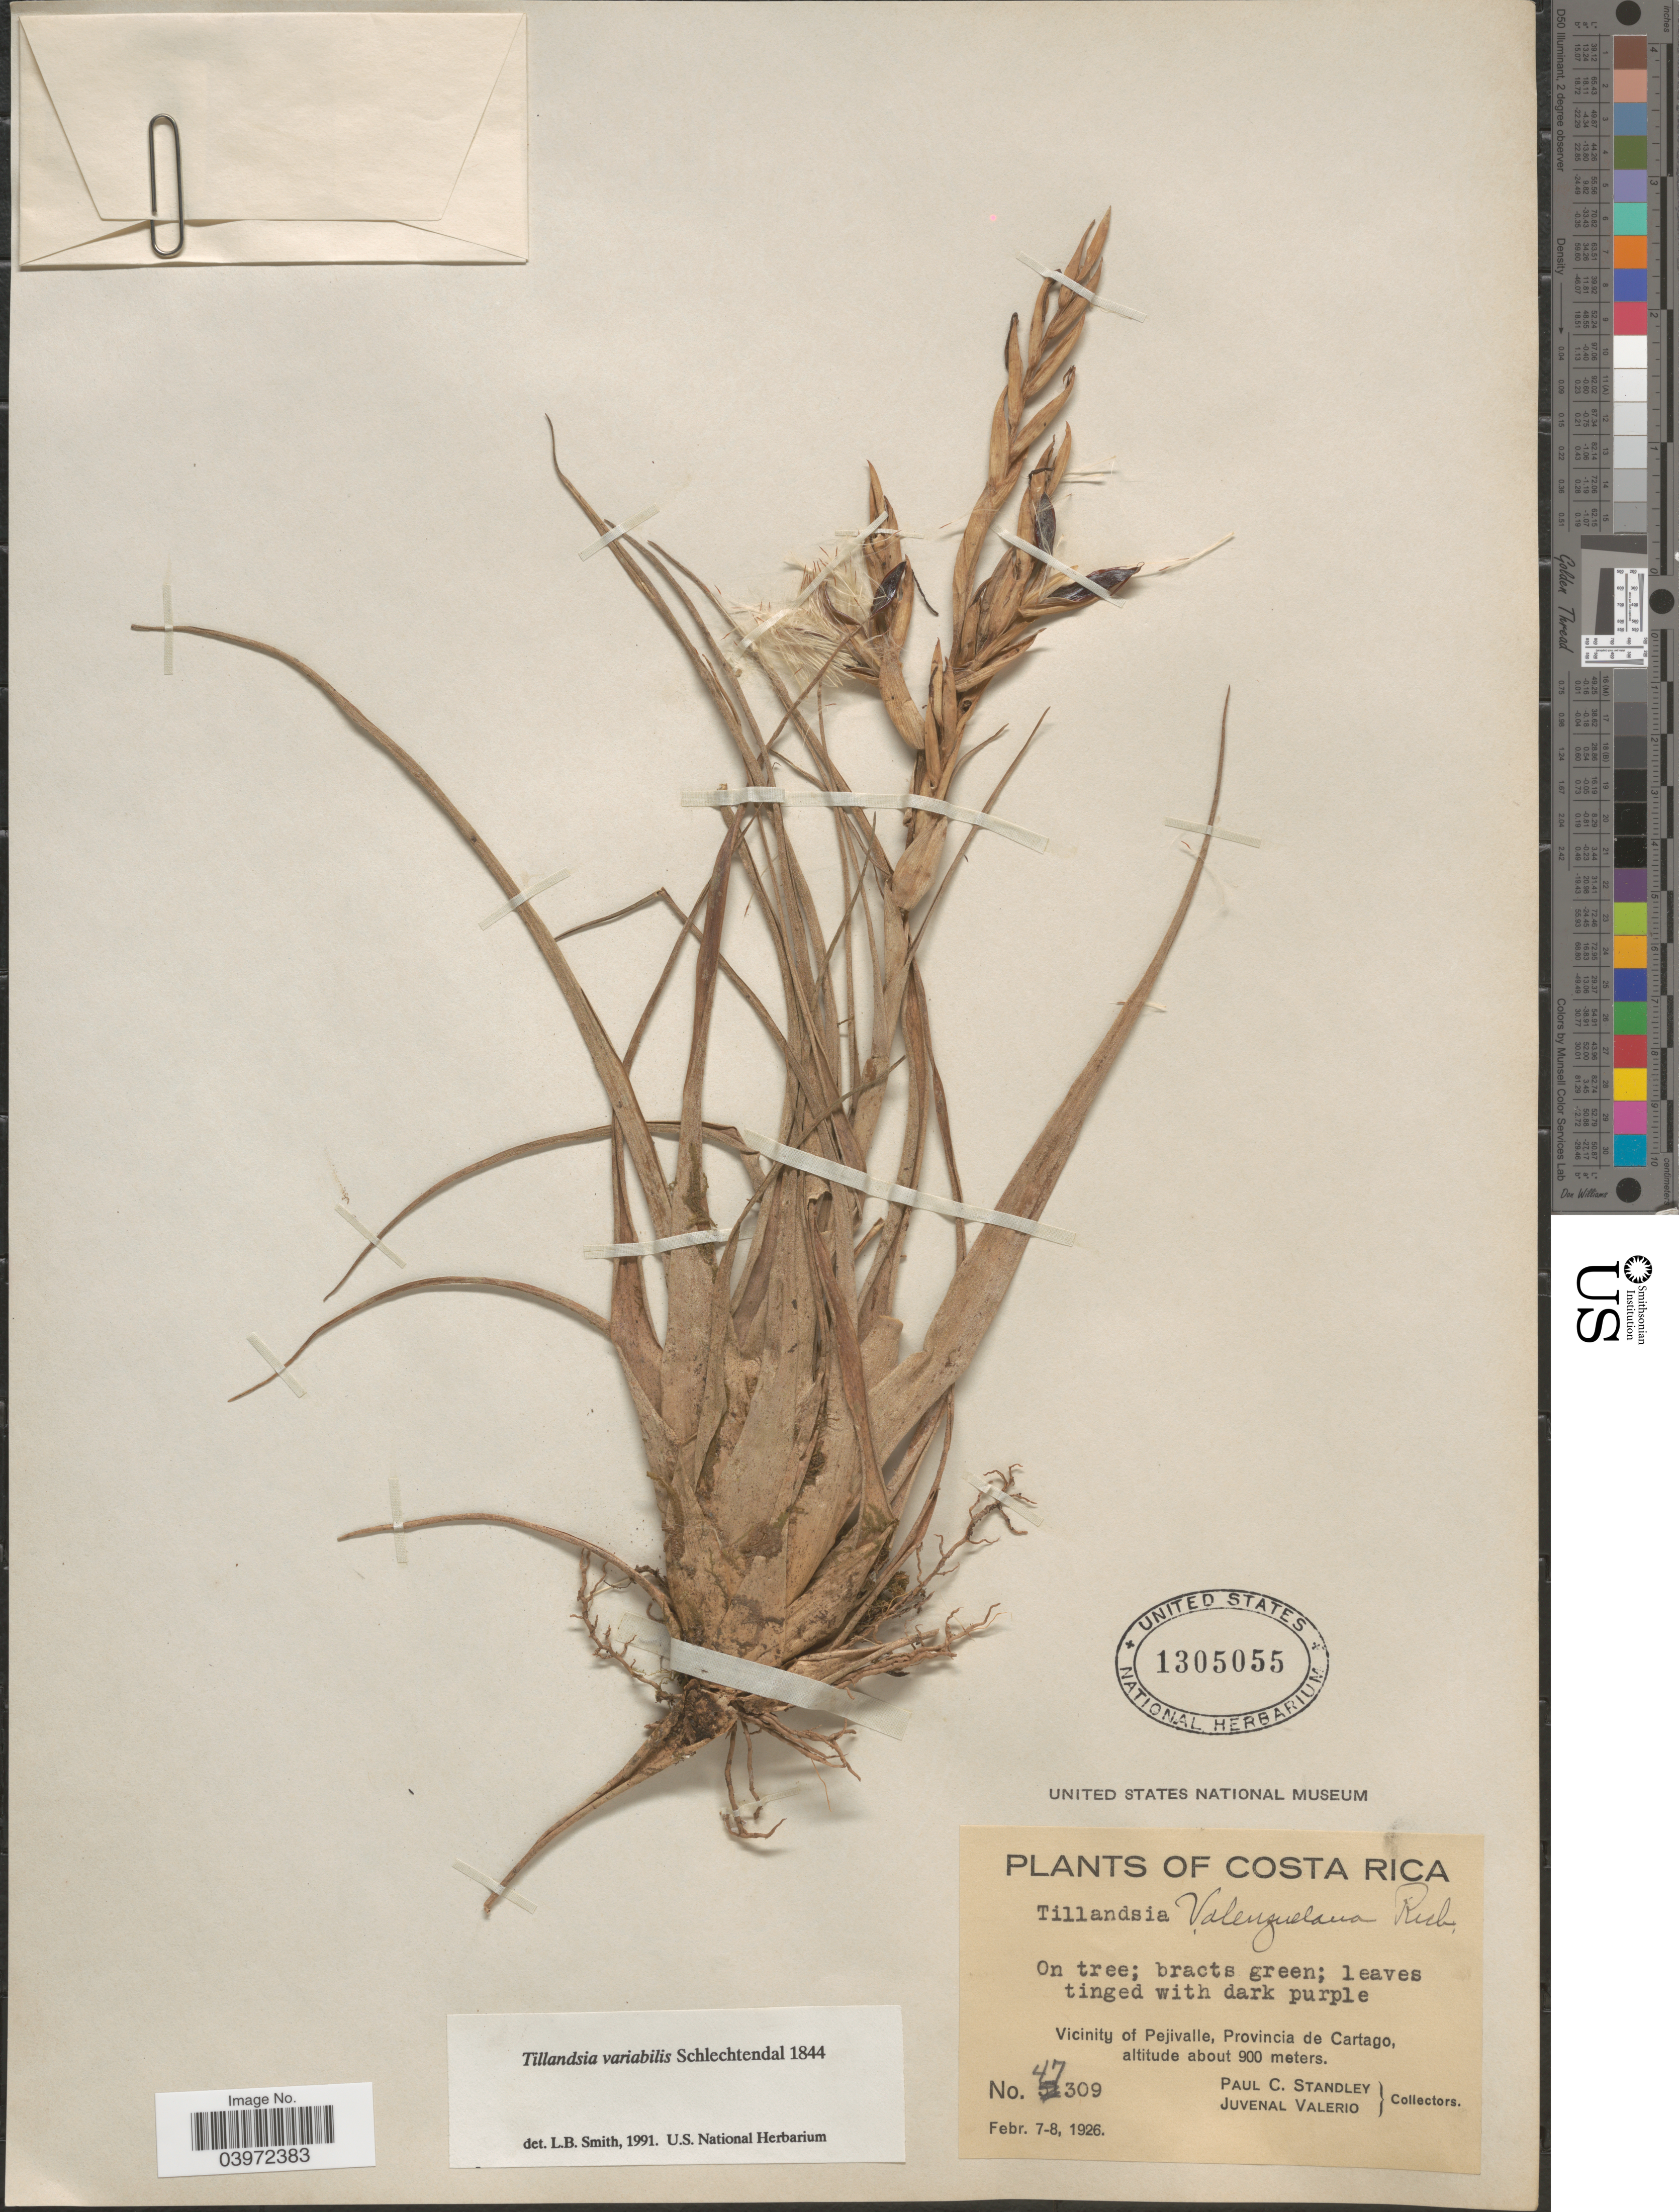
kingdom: Plantae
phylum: Tracheophyta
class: Liliopsida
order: Poales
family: Bromeliaceae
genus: Tillandsia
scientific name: Tillandsia variabilis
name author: Schltdl.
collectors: P. C. Standley & J. Valerio R.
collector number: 47309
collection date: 1926-02-07/1926-02-08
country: Costa Rica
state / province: Cartago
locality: Vicinity of Pejivalle.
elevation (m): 900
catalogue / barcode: US 1305055